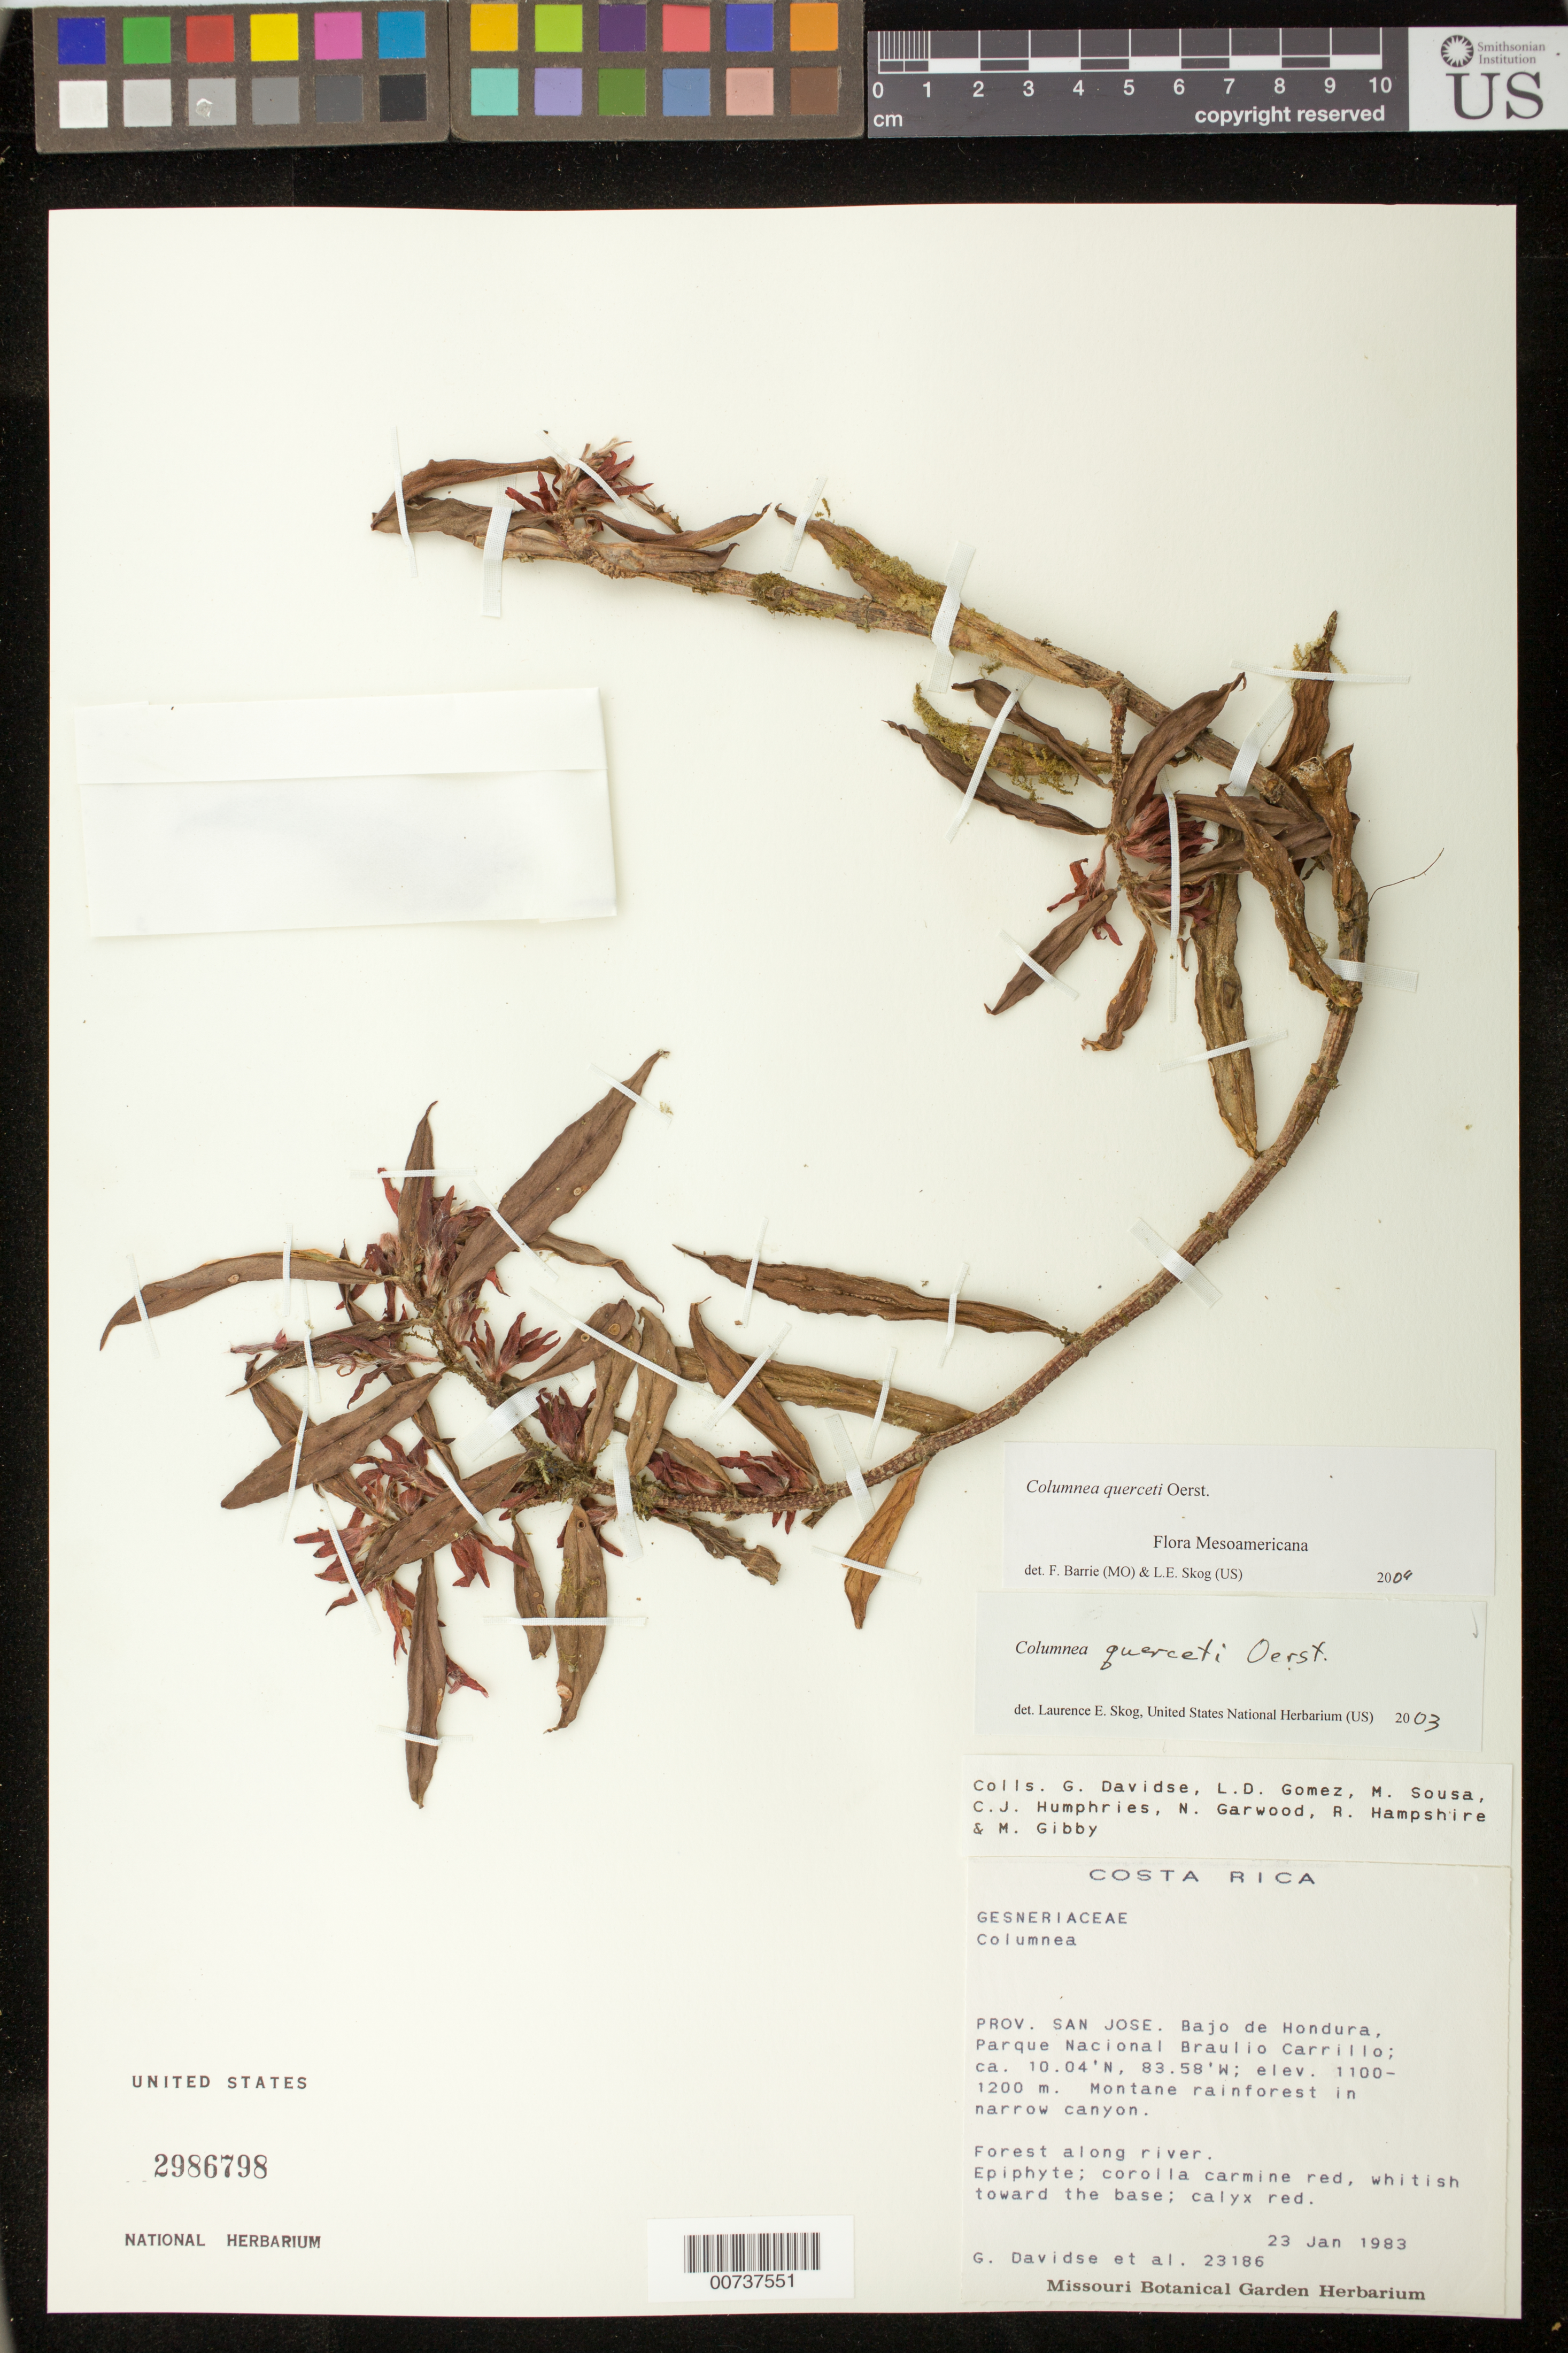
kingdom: Plantae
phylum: Tracheophyta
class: Magnoliopsida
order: Lamiales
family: Gesneriaceae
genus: Columnea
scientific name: Columnea querceti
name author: Oerst.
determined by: Skog, Laurence E.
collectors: G. Davidse, L. D. Gómez, M. Sousa, C. J. Humphries, N. C. Garwood, R. Hampshire & M. Gibby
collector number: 23186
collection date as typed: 23 Jan 1983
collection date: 1983-01-23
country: Costa Rica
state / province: San José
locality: Bajo de Hondura, Parque Nacional Braulio Carrillo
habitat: Montane rainforest in narrow canyon, forest along river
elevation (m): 1100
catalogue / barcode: US 2986798